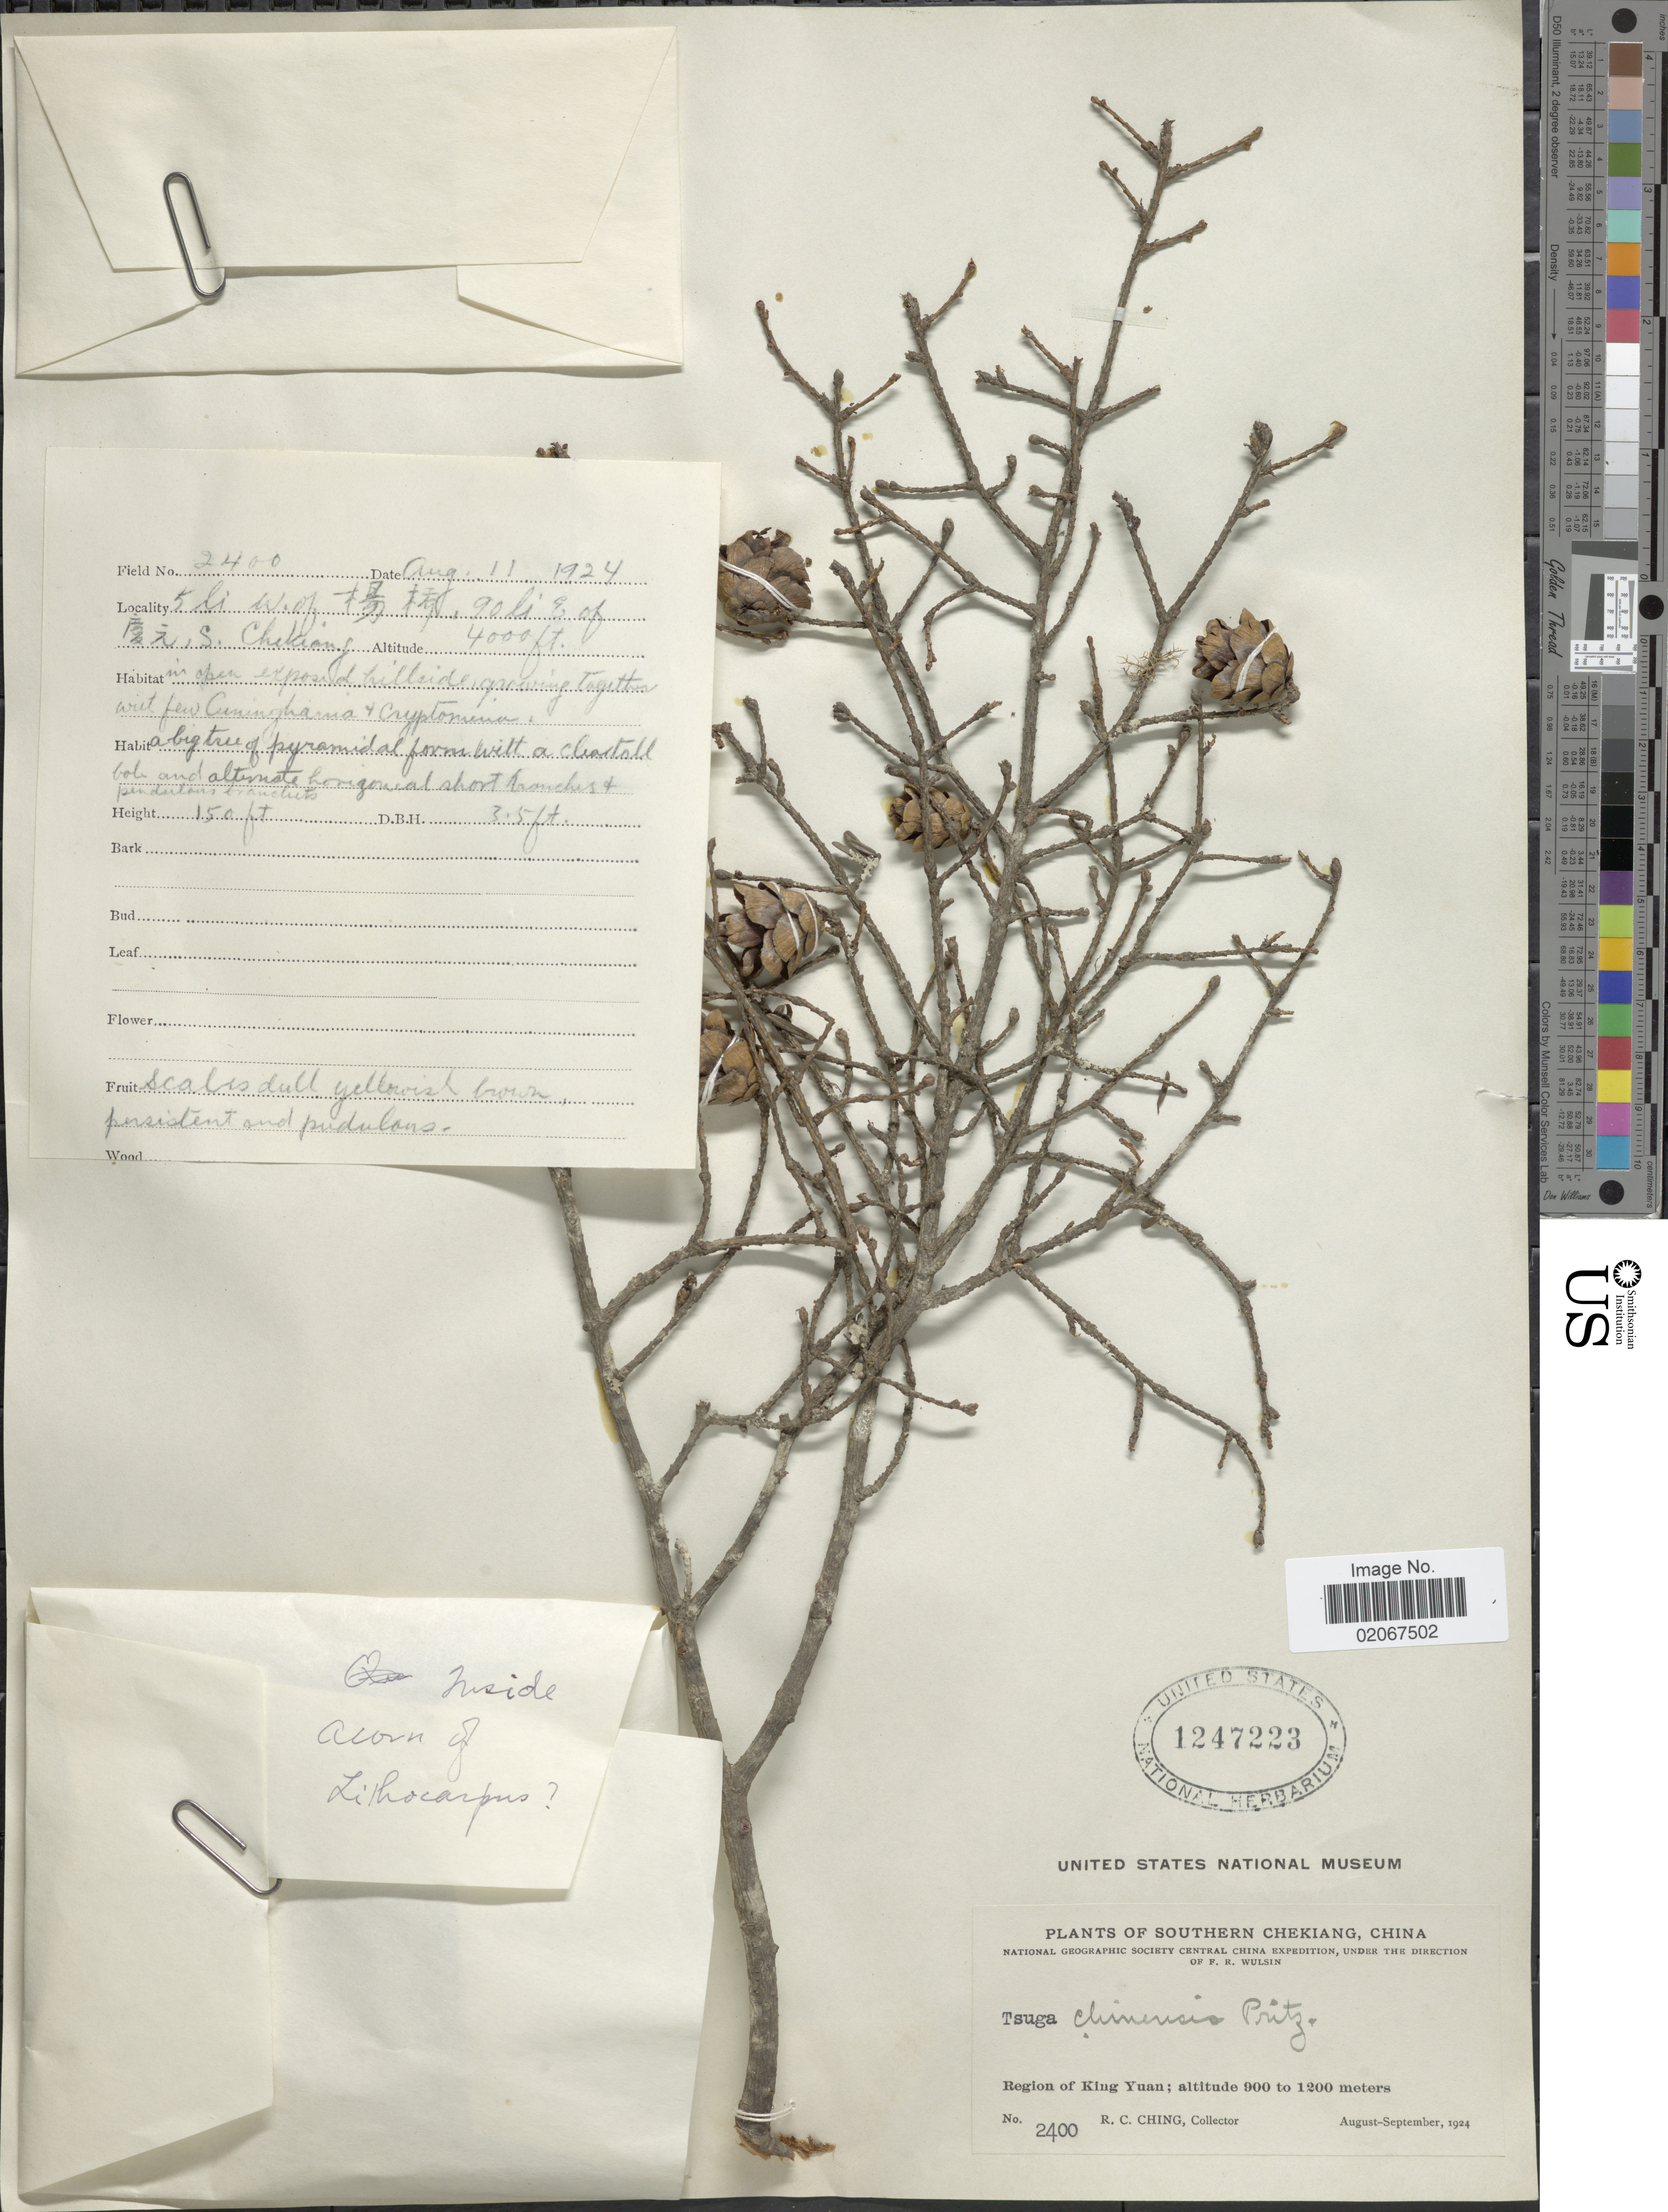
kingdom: Plantae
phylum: Tracheophyta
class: Pinopsida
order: Pinales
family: Pinaceae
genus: Tsuga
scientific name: Tsuga chinensis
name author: (Franch.) Pritz.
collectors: R. C. Ching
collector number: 2400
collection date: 1924-08/1924-09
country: China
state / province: Zhejiang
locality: Southern Chekiang, China. Region of King Yuan.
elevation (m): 900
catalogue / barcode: US 1247223